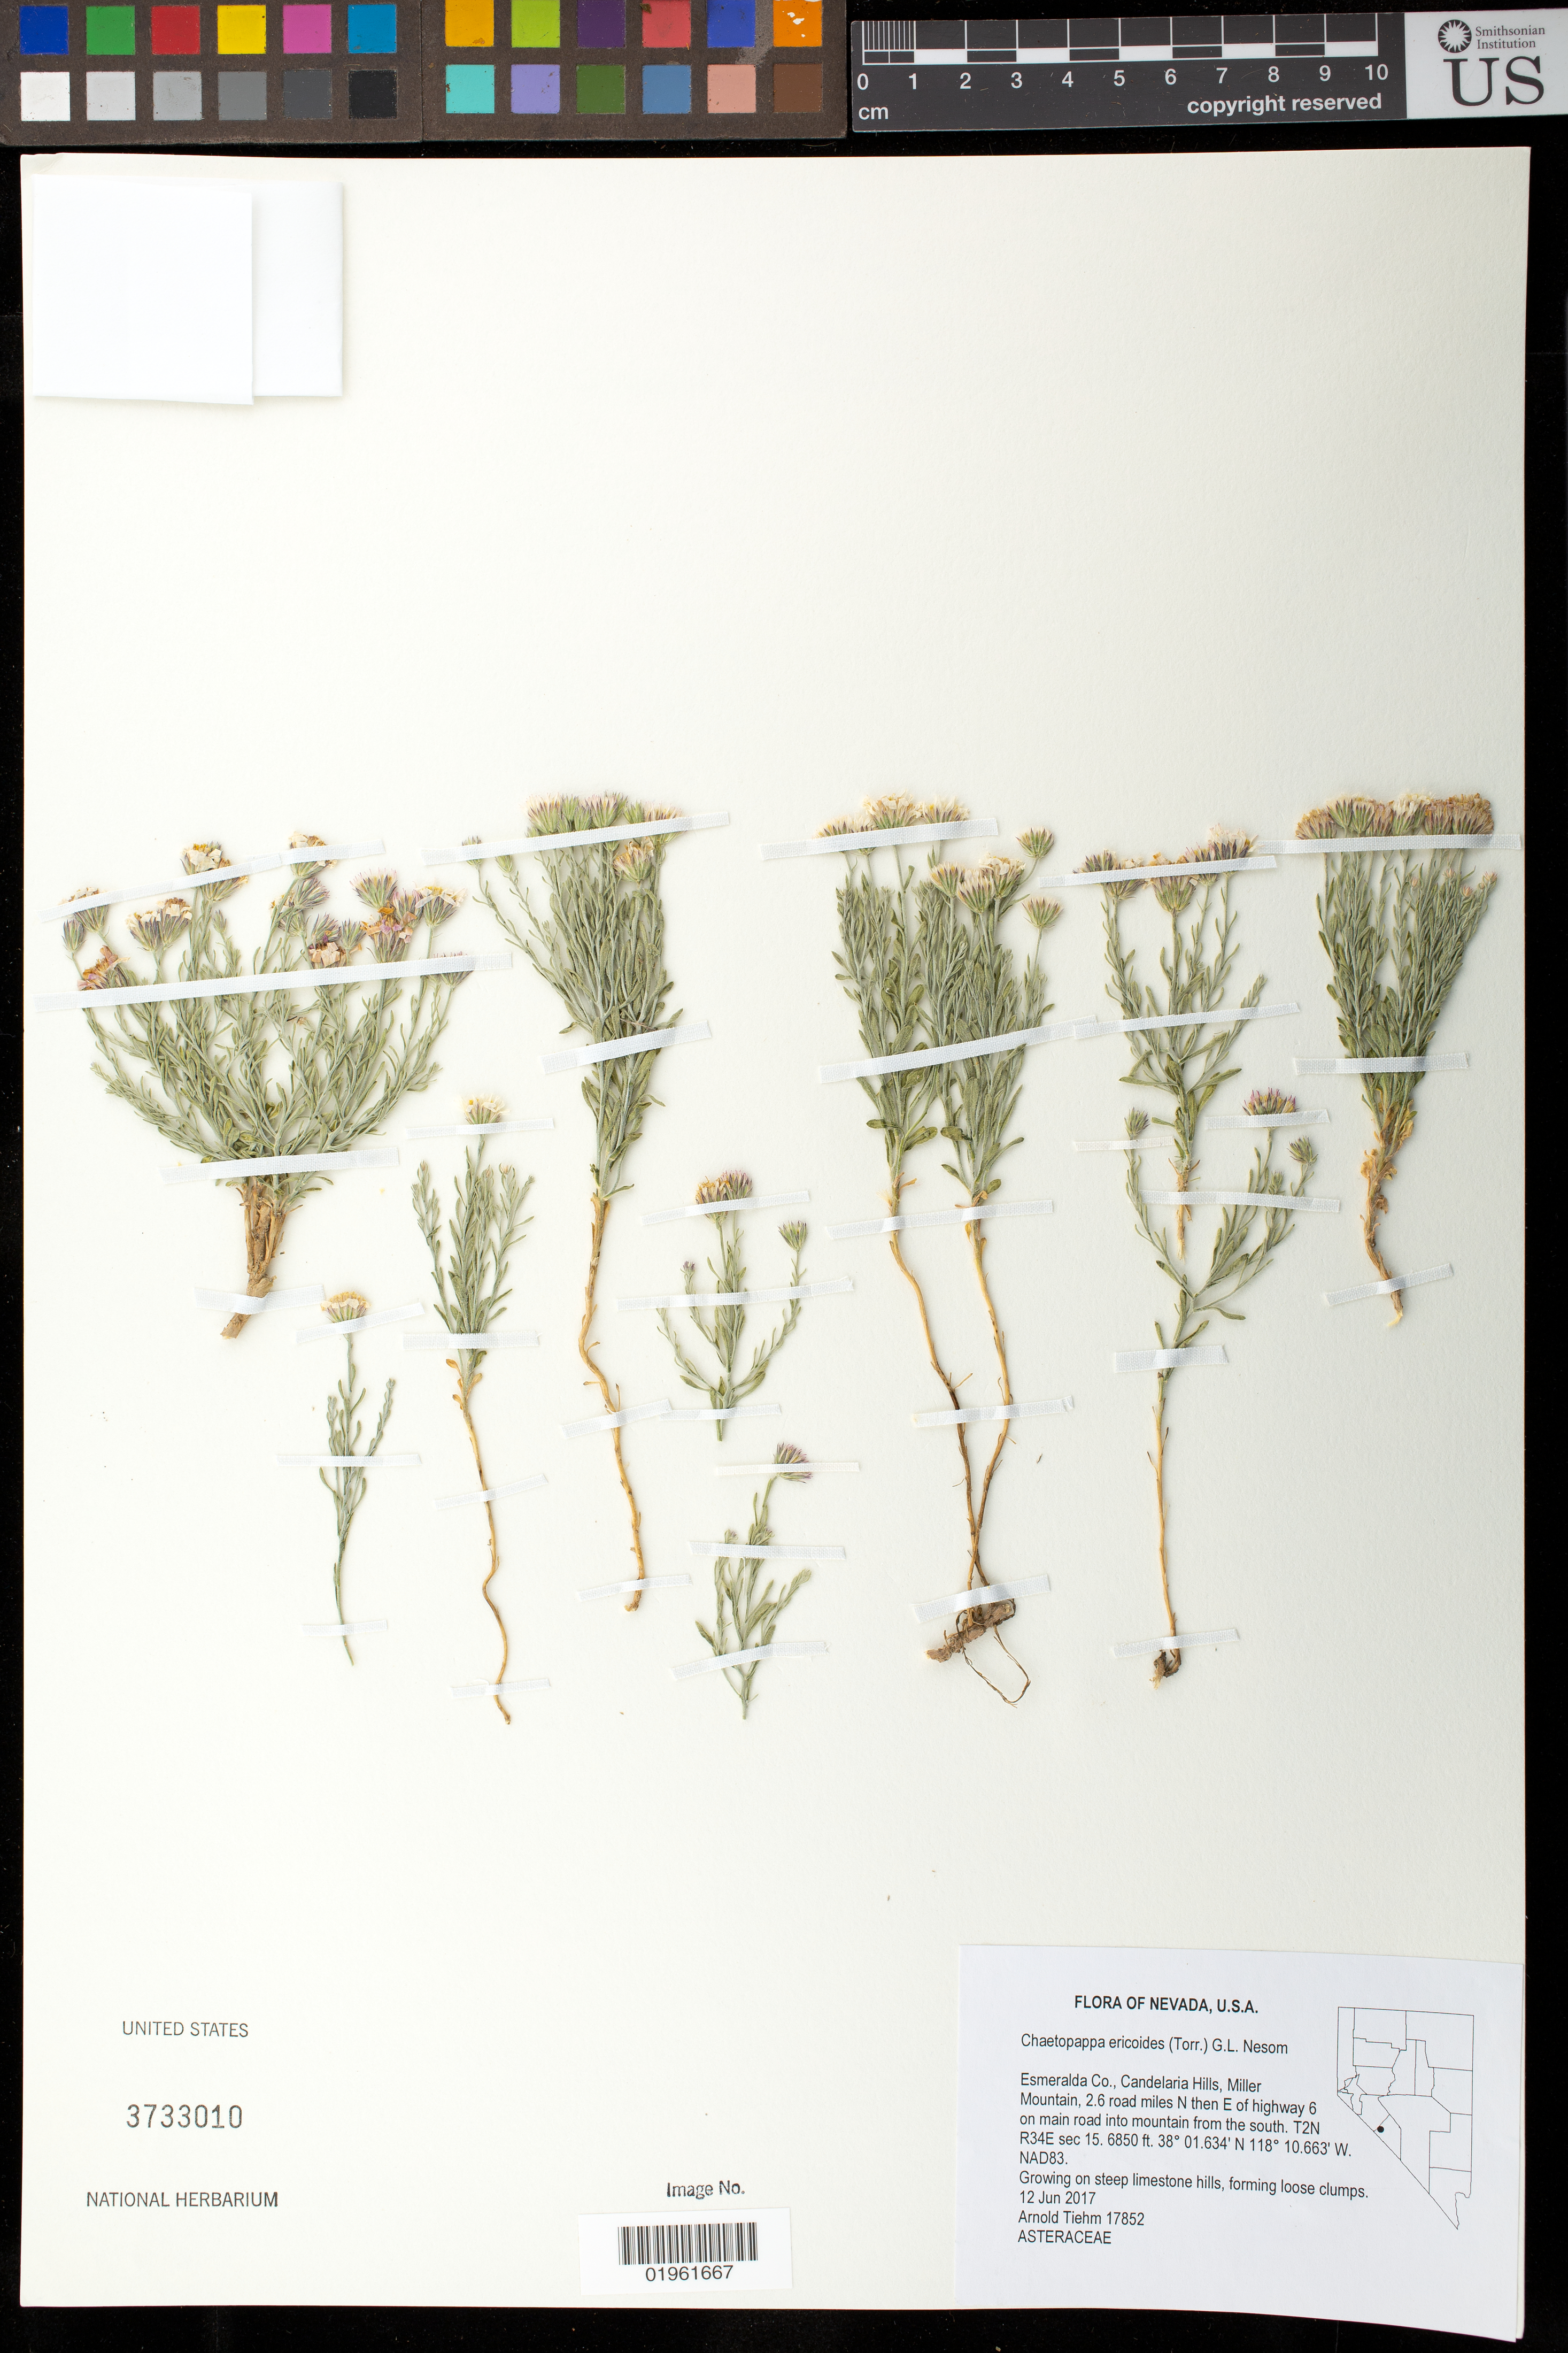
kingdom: Plantae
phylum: Tracheophyta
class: Magnoliopsida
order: Asterales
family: Asteraceae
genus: Chaetopappa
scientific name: Chaetopappa ericoides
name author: (Torr.) G.L. Nesom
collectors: A. Tiehm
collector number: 17852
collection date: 2017-06-12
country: United States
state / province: Nevada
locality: Esmeralda Co., Candelaria Hills, Miller Mountain, 2.6 road miles N then E of highway 6 on main road into mountain from the south.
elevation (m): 2088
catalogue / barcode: US 3733010